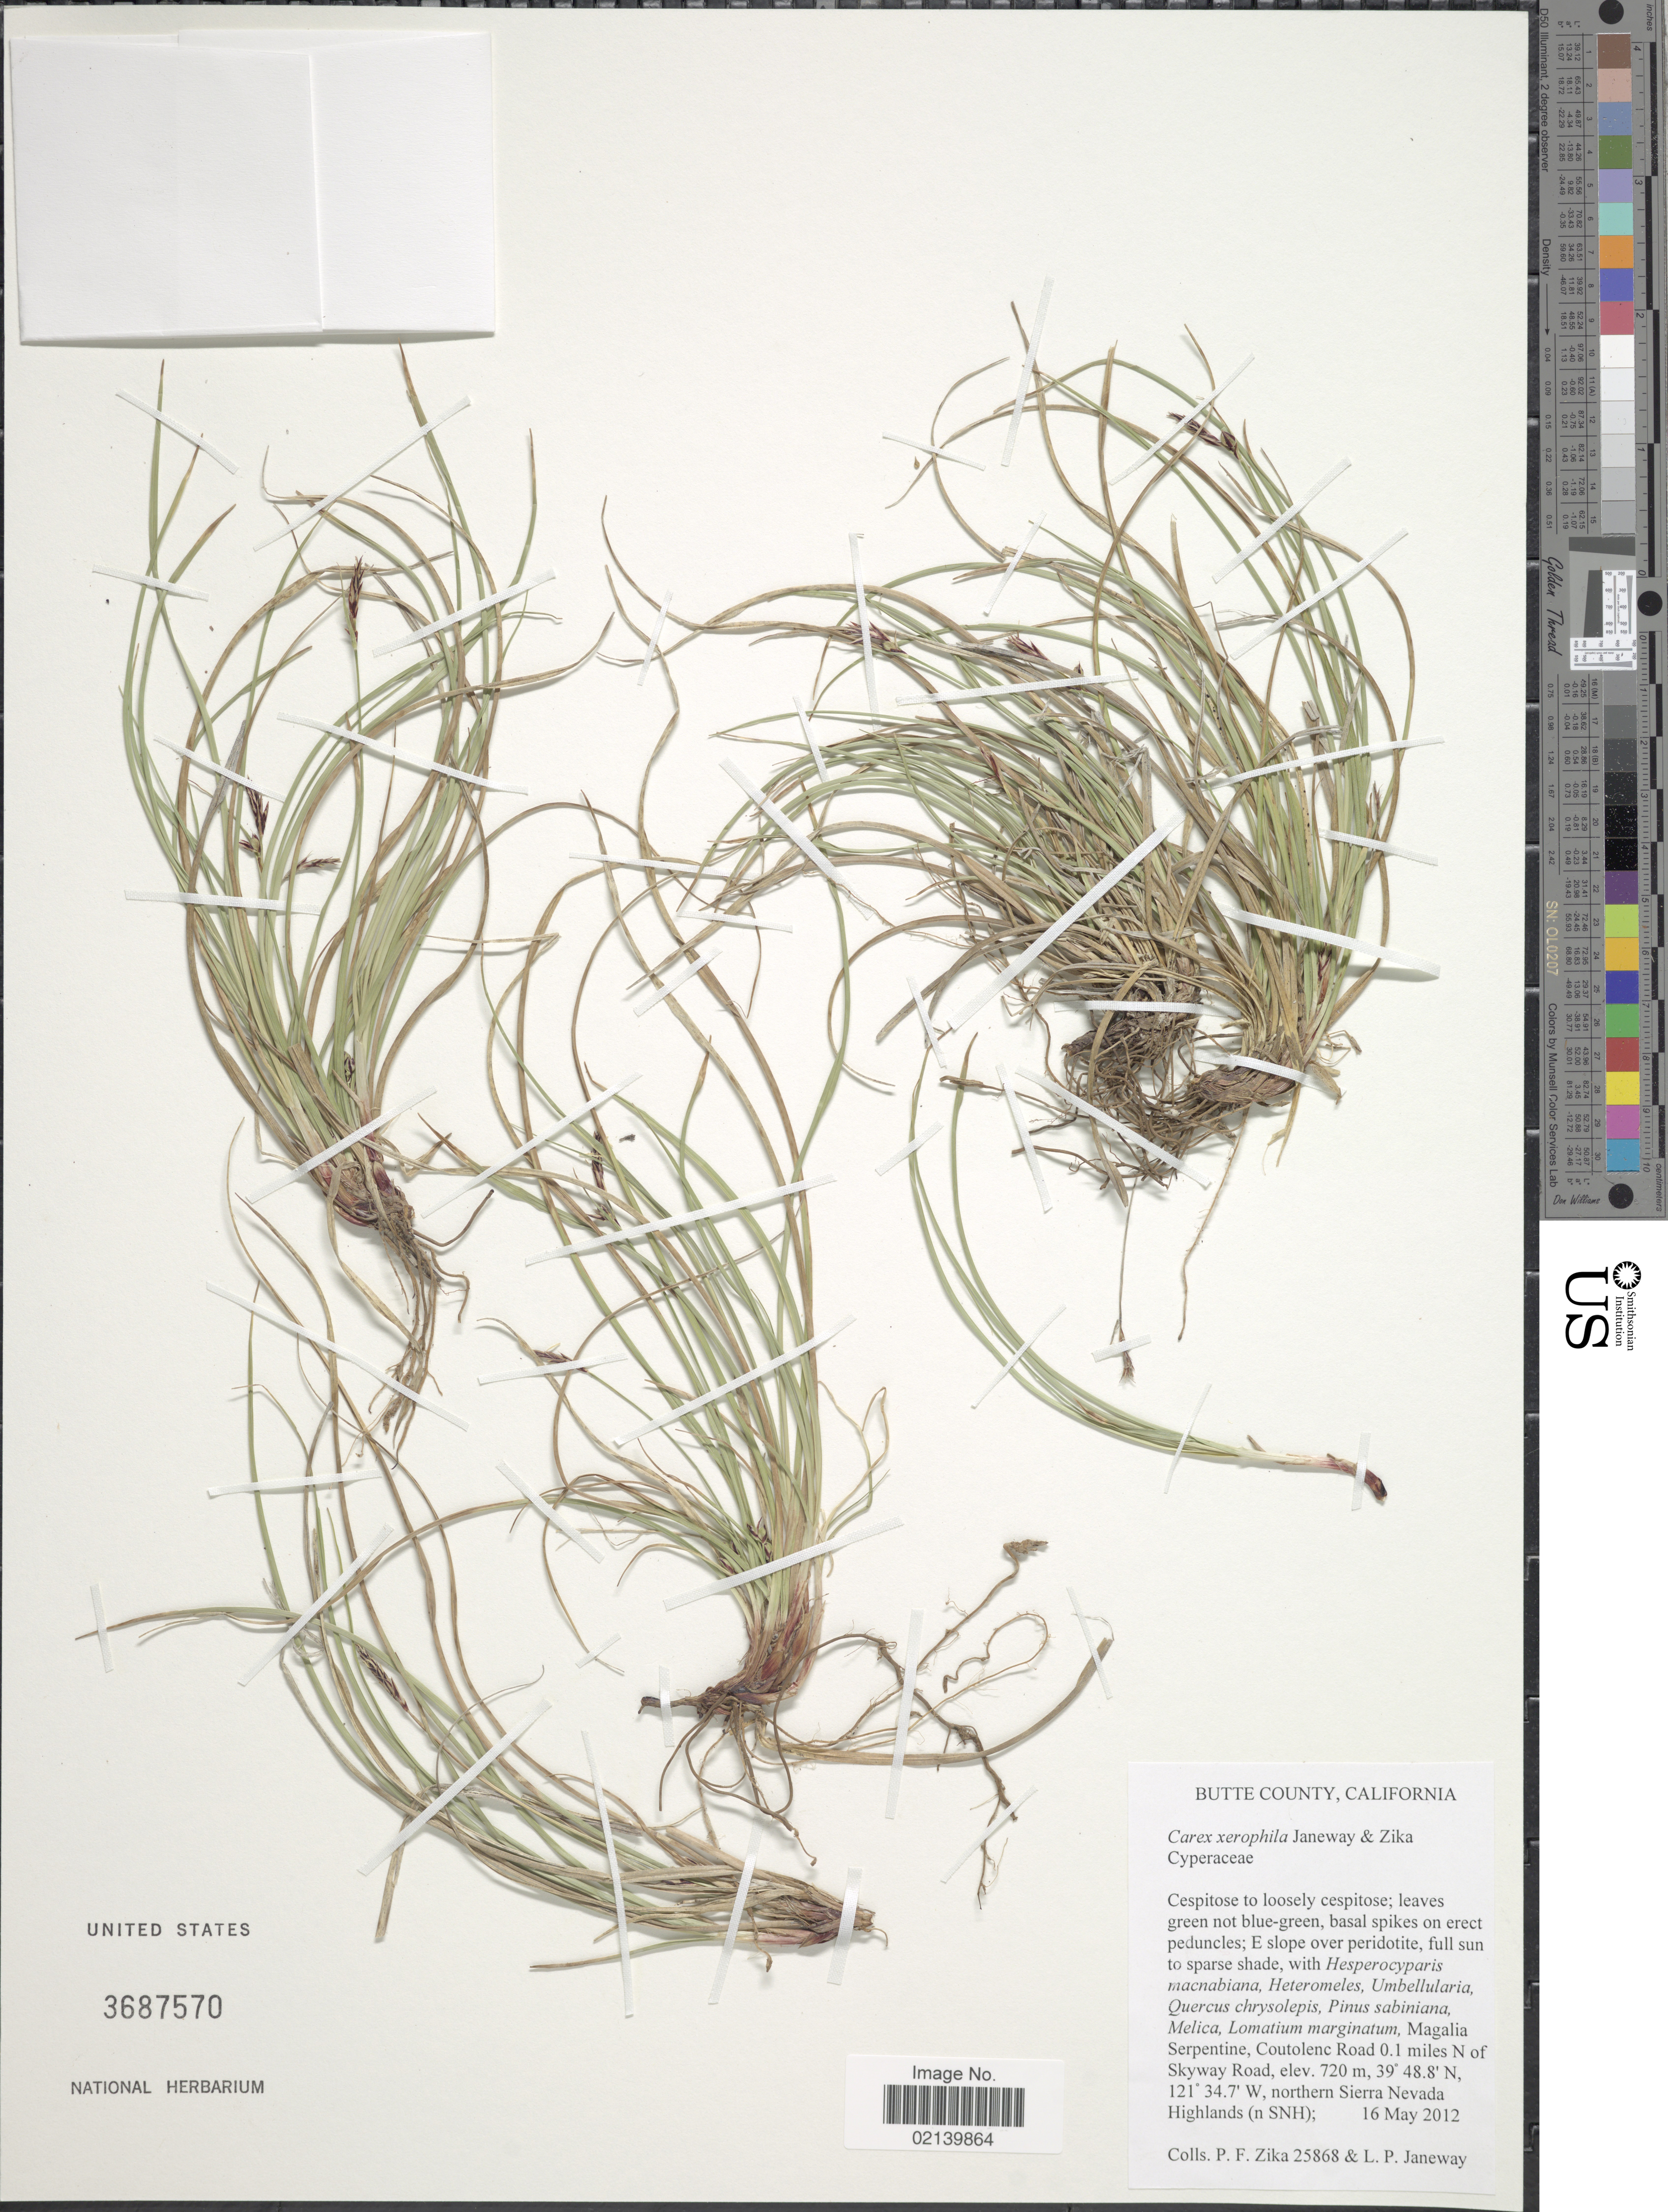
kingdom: Plantae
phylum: Tracheophyta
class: Liliopsida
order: Poales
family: Cyperaceae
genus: Carex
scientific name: Carex xerophila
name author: Janeway & Zika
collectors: P. F. Zika & L. P. Janeway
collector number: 25868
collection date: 2012-05-16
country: United States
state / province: California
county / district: Butte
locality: Butte County, California. Serpentine, Coutolenc Road 0.1 miles of Skyway Road. W, northern Sierra Nevada Highlands (n SNH).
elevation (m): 720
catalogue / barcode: US 3687570